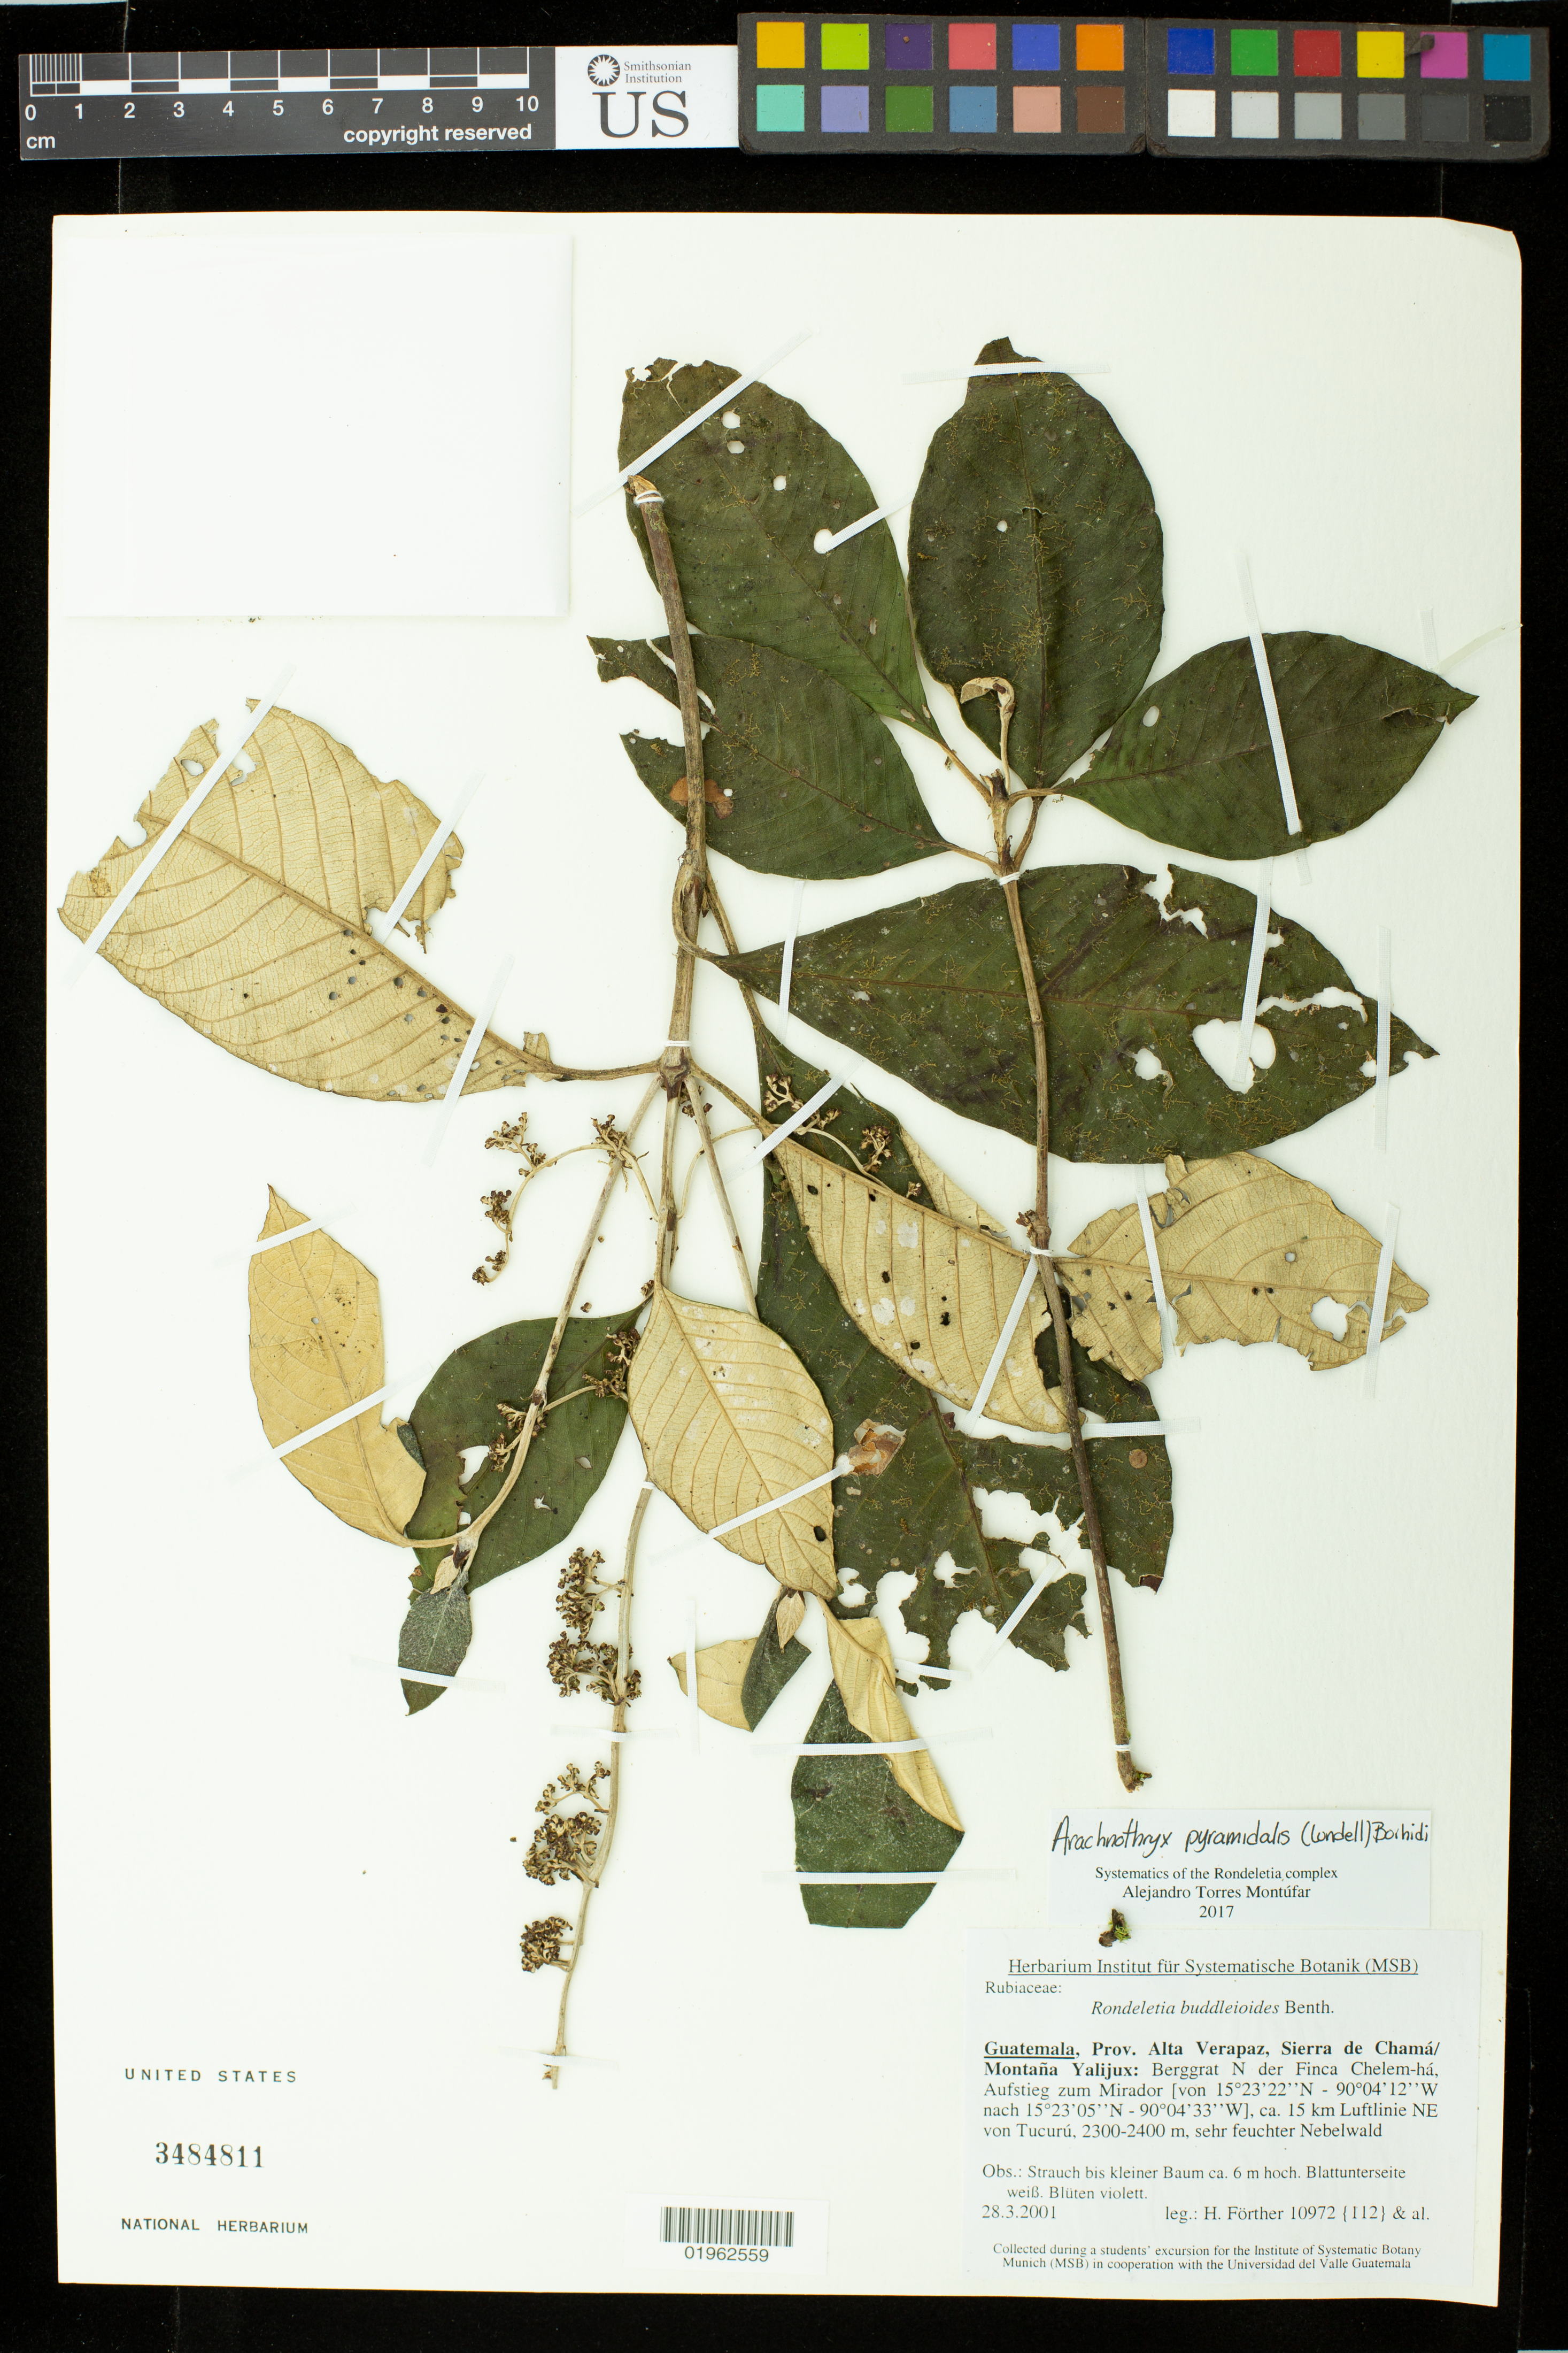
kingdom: Plantae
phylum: Tracheophyta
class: Magnoliopsida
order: Gentianales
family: Rubiaceae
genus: Arachnothryx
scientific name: Arachnothryx pyramidalis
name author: (Lundell) Borhidi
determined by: Torres Montufar, J. A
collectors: H. Förther & et al.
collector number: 10972 (112)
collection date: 2001-03-28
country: Guatemala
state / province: Alta Verapaz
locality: Sierra de Chamá/Montaña Yalijux: Berggrat N der Finca Chelem-há. Aufsteig zum Mirador, ca. 15 km Luftlinie NE von Tucurú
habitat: sehr feuchter Nebelwald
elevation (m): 2300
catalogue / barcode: US 3484811